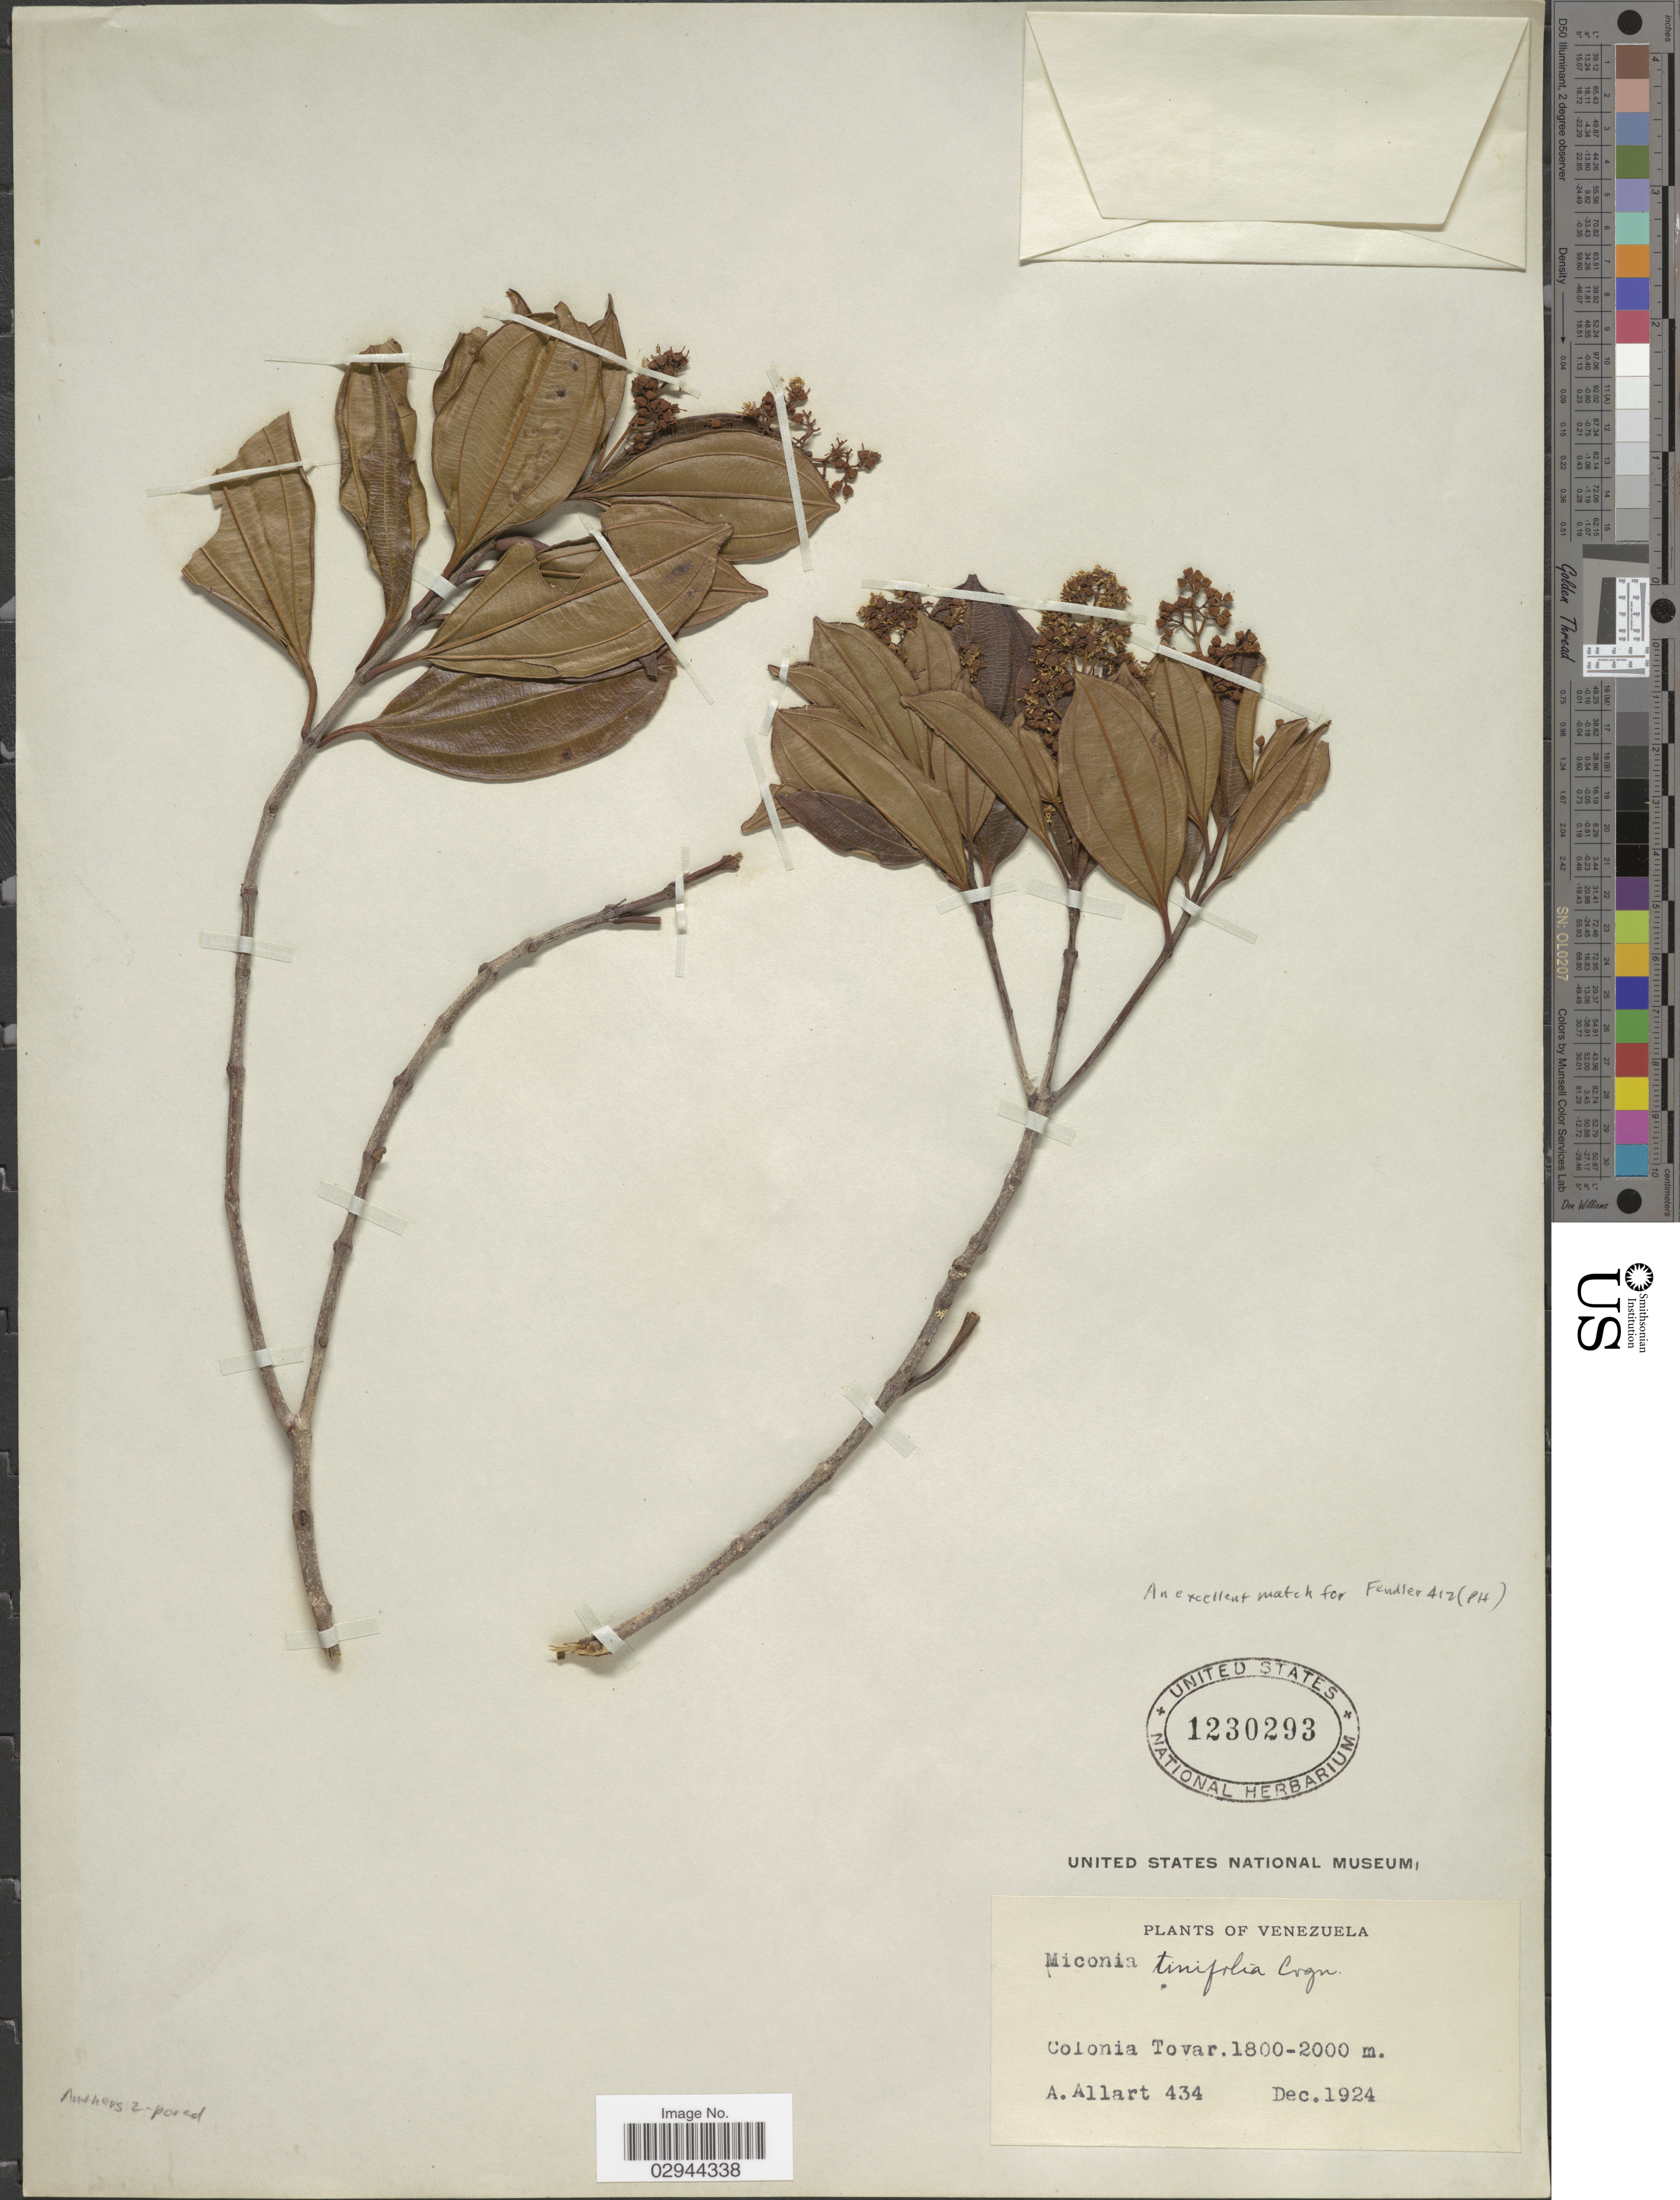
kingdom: Plantae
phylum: Tracheophyta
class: Magnoliopsida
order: Myrtales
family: Melastomataceae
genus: Miconia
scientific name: Miconia tinifolia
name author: Naudin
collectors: A. Allart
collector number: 434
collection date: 1924-12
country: Venezuela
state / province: Aragua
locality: Colonia Tovar.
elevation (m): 1800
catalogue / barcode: US 1230293